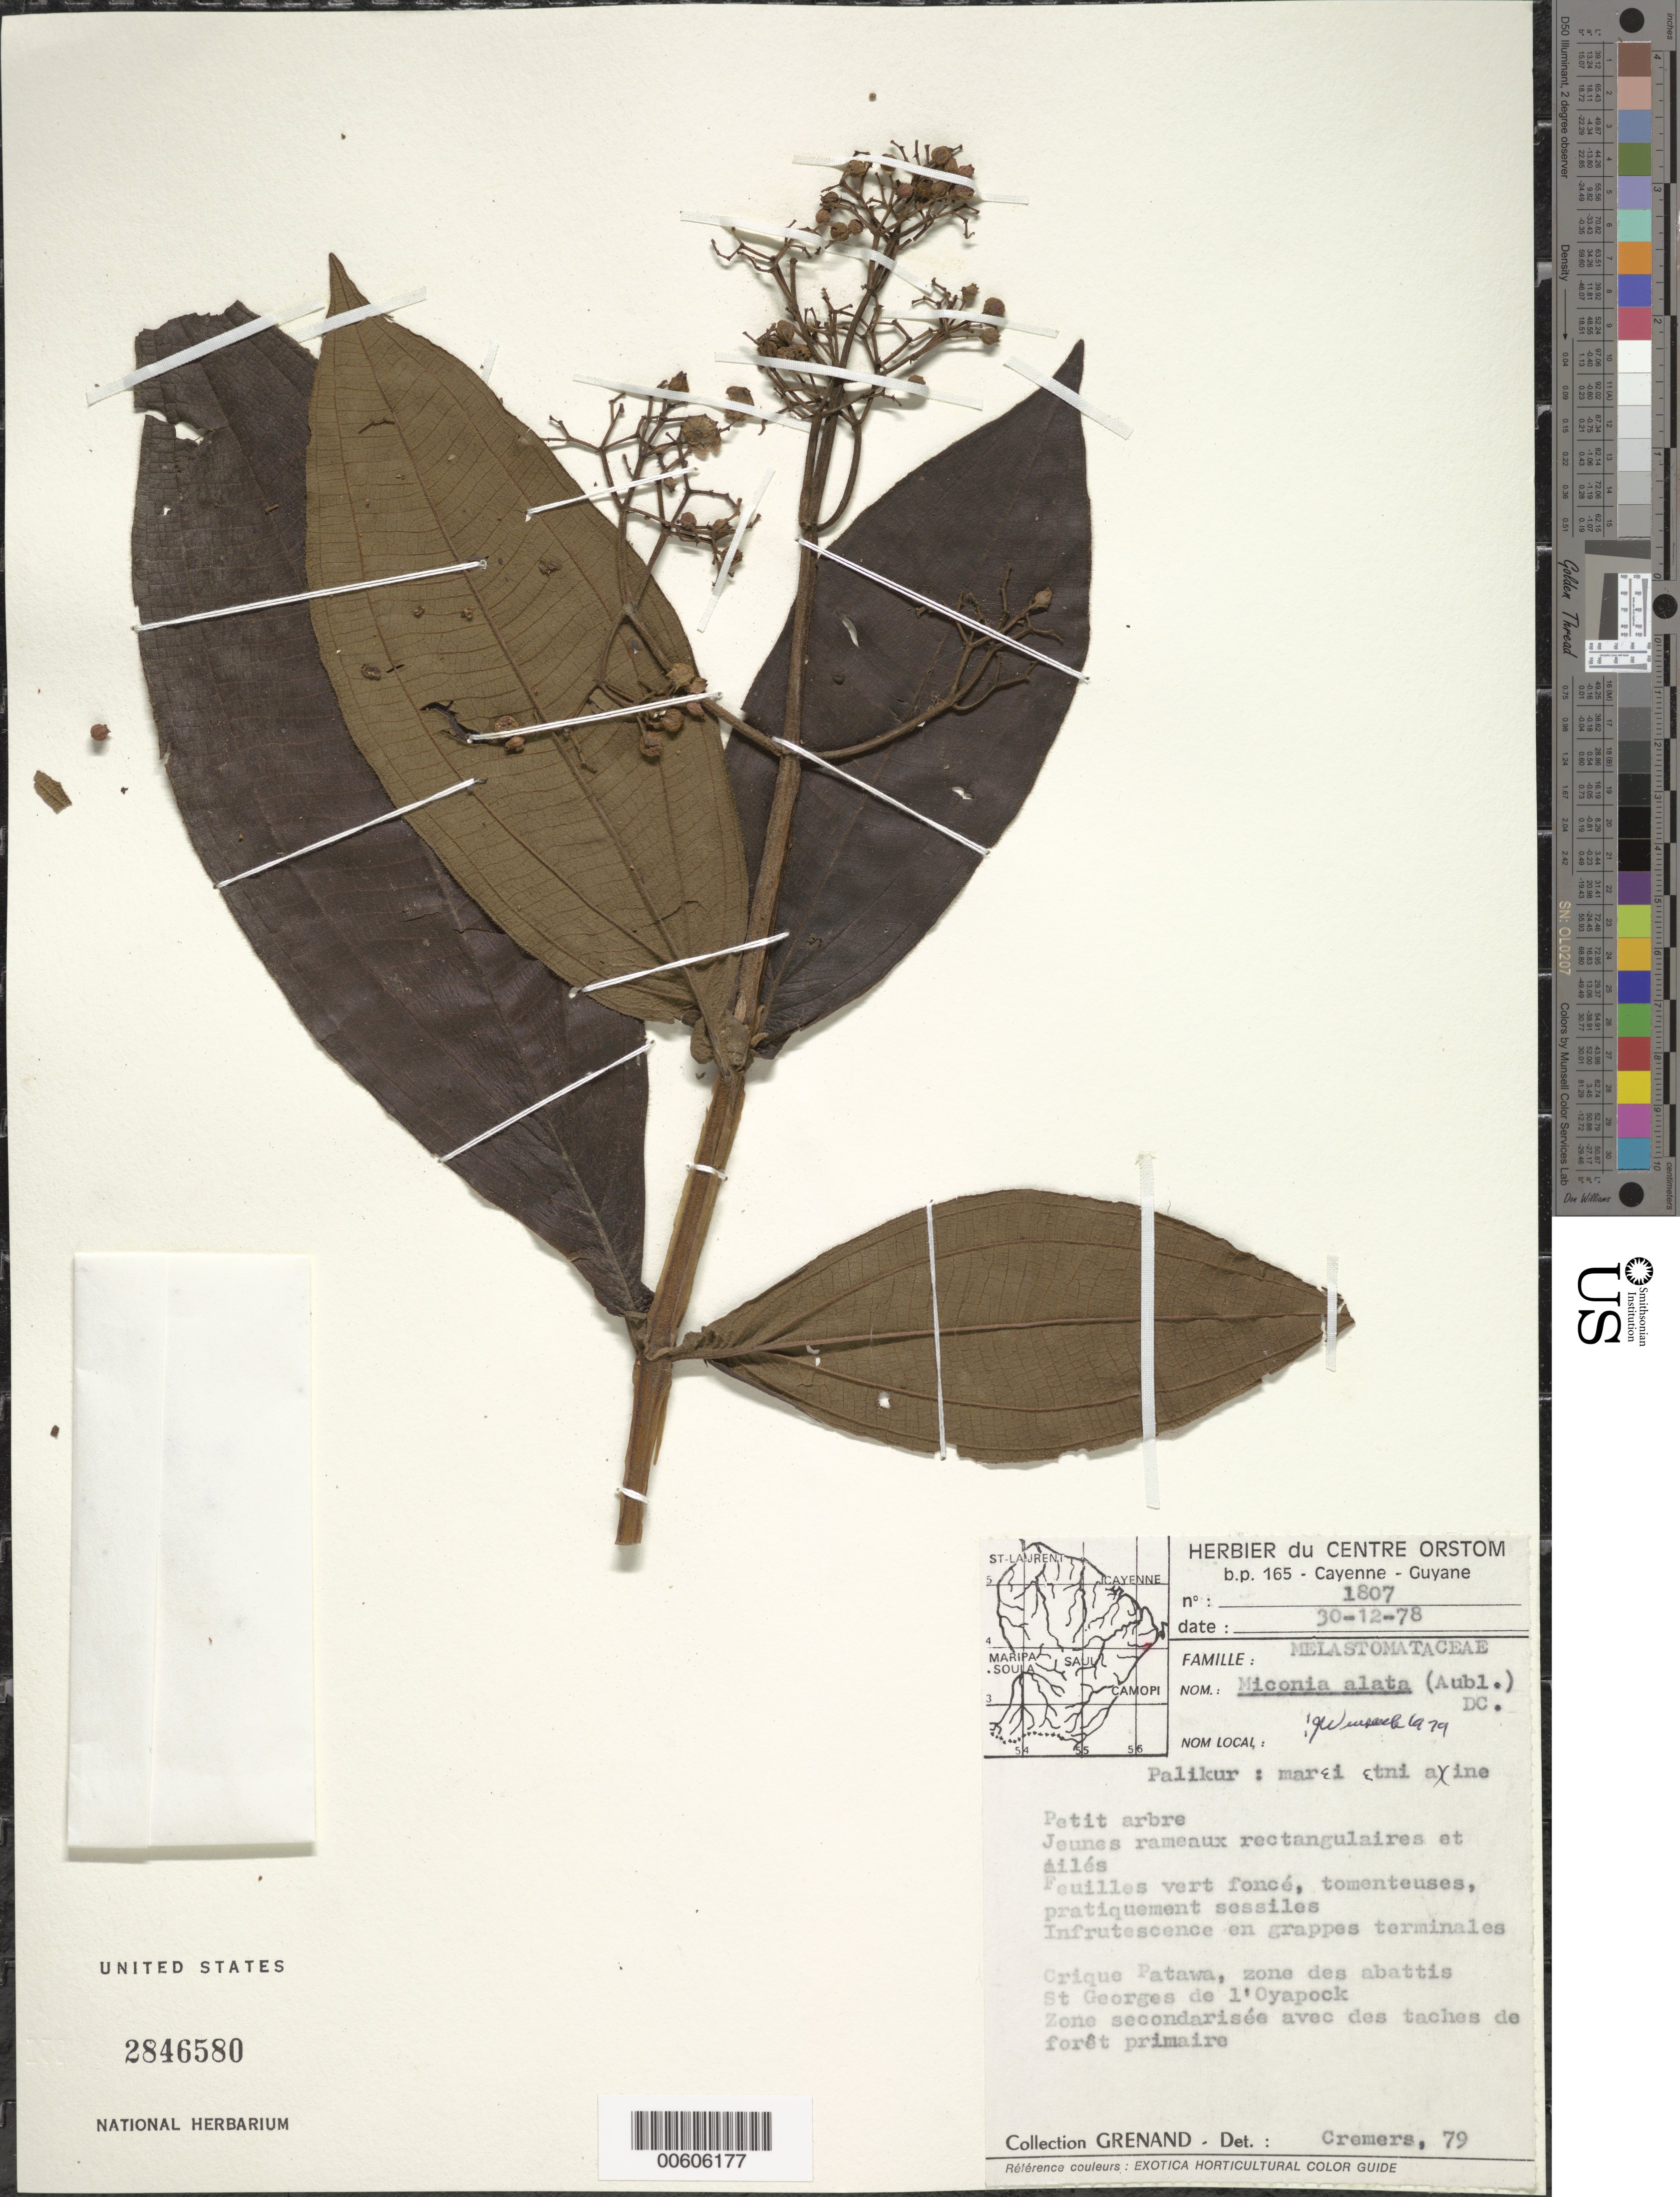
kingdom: Plantae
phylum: Tracheophyta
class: Magnoliopsida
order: Myrtales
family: Melastomataceae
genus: Miconia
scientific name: Miconia alata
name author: (Aubl.) DC.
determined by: Wurdack, John J., (US), US (UNITED STATES)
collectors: P. Grenand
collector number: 1807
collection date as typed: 30-Dec-78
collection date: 1978-12-30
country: French Guiana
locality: Crique Patawa, St. Georges de l'Oyapock, Lower Oyapock Basin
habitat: Zone des abattis. Zone secondarisee avec des taches de foret primaire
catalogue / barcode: US 2846580